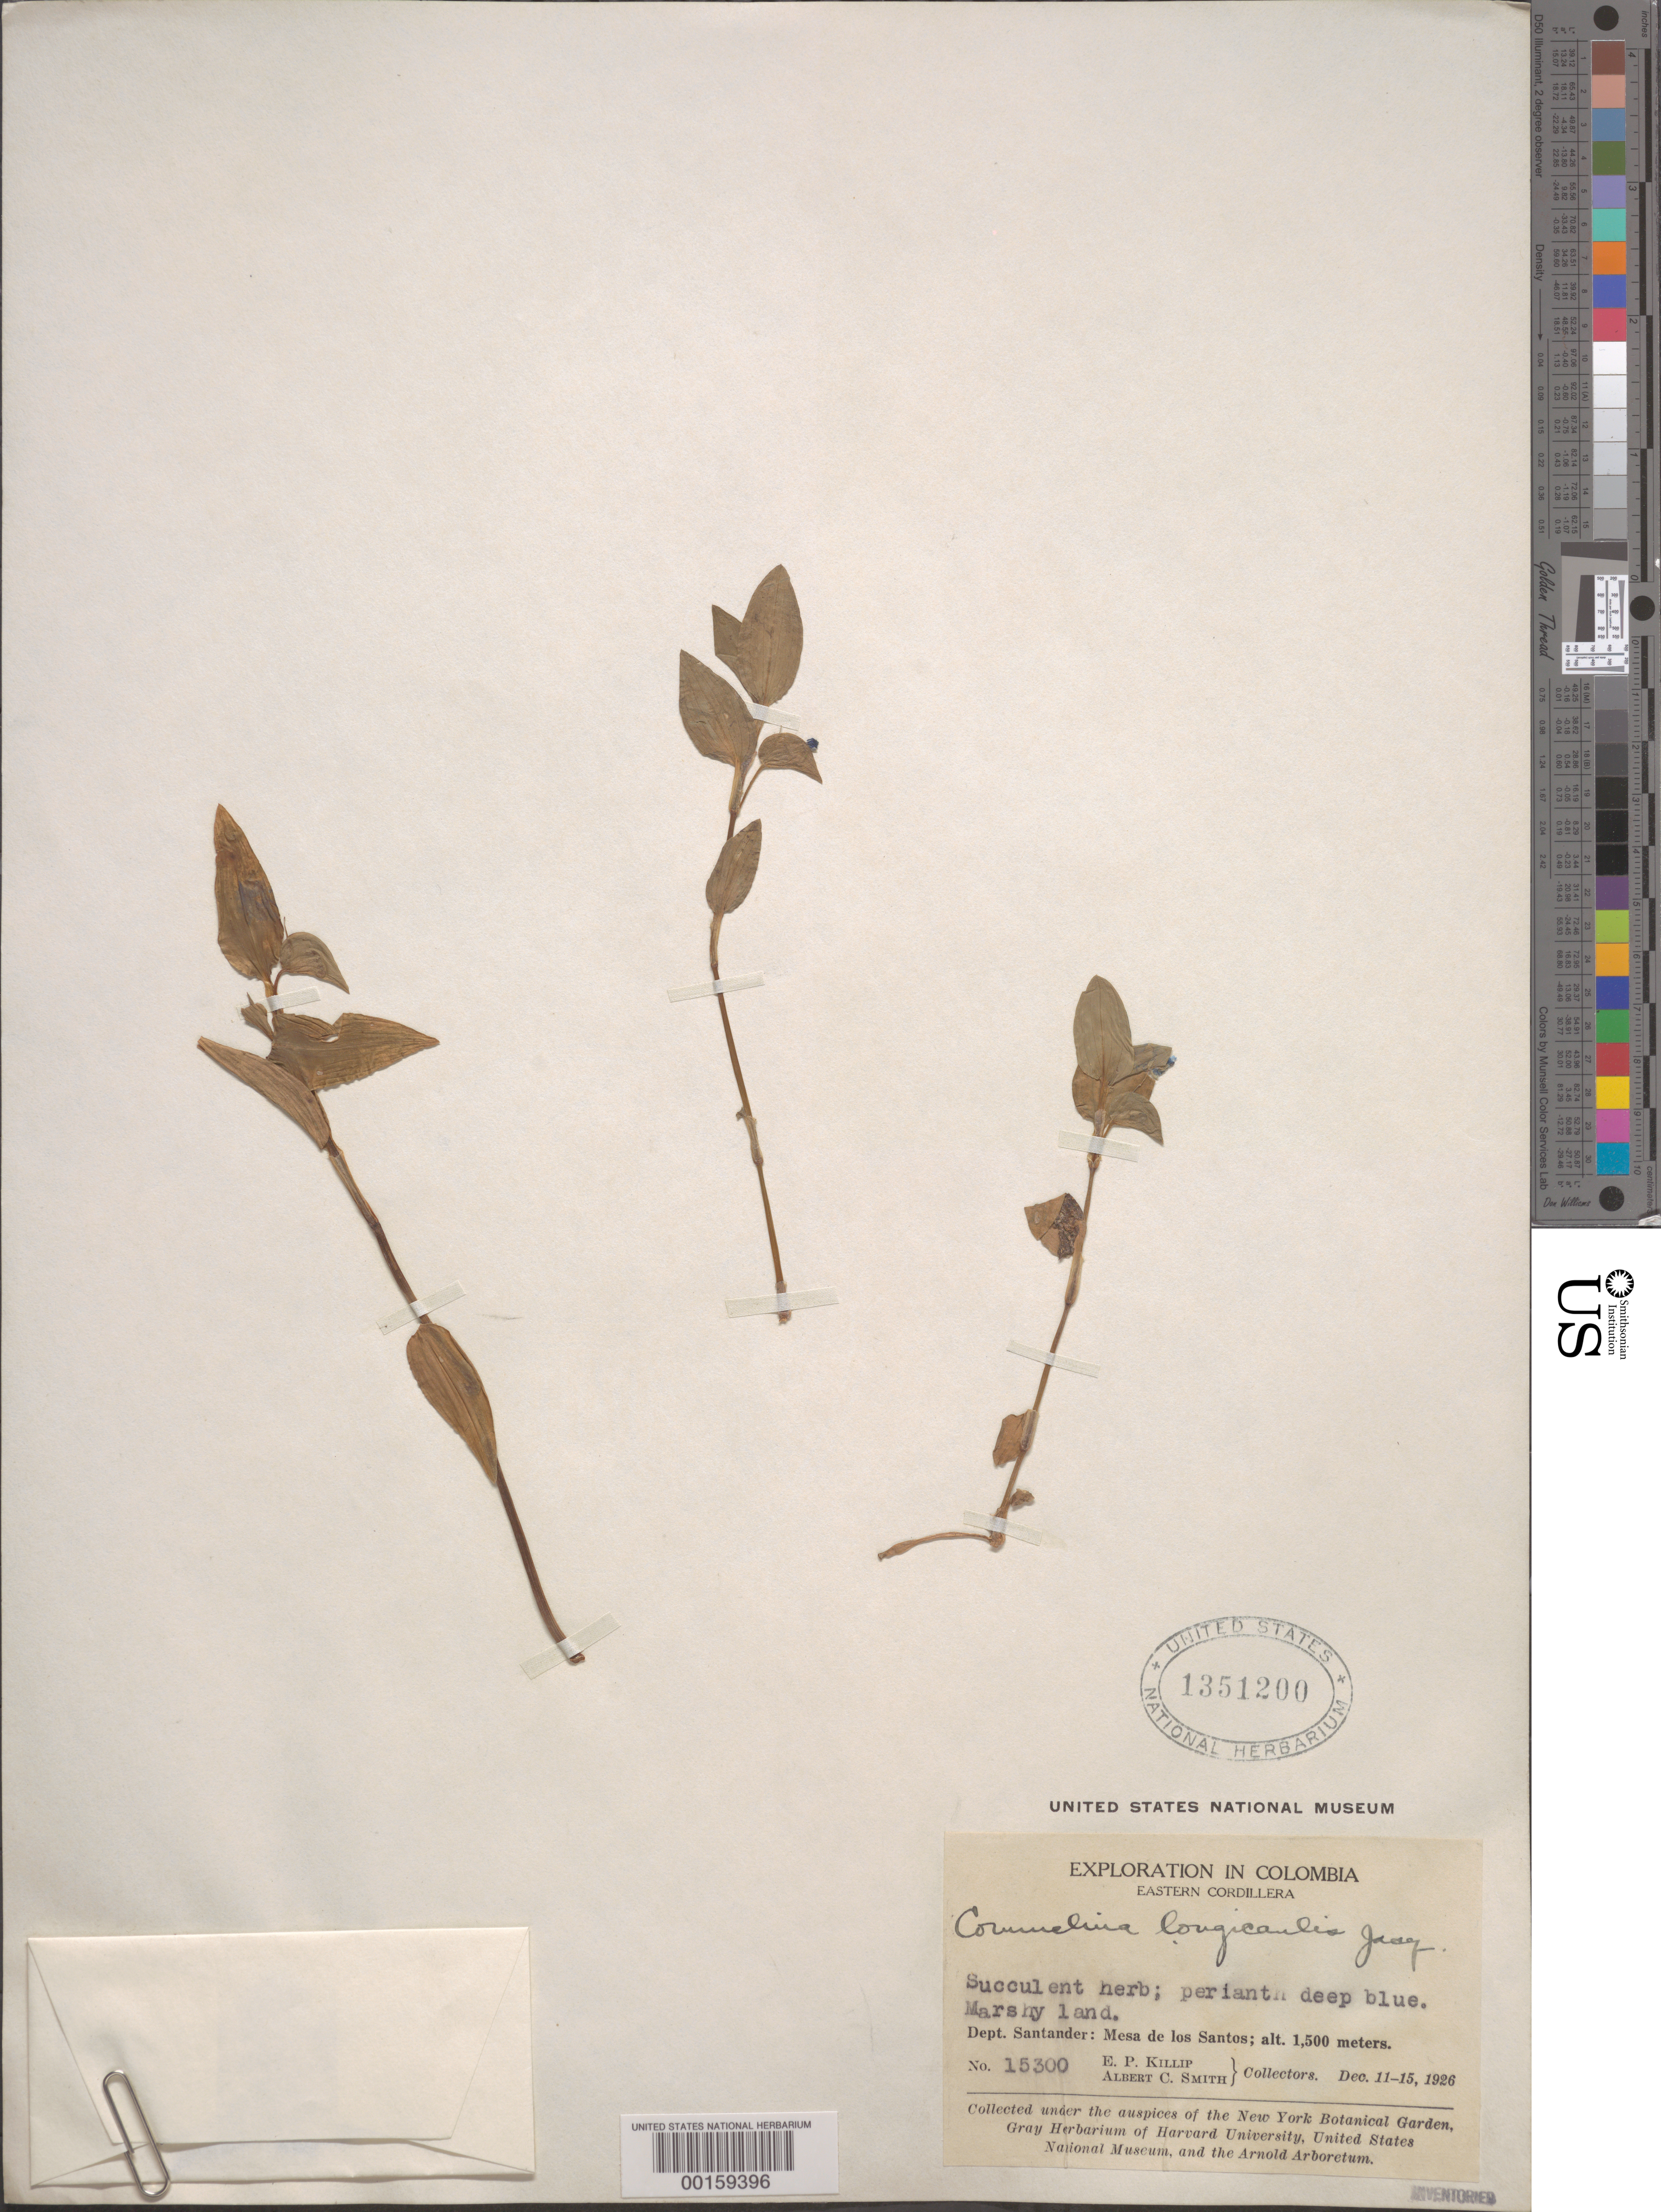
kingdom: Plantae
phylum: Tracheophyta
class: Liliopsida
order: Commelinales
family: Commelinaceae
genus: Commelina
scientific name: Commelina diffusa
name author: Burm. f.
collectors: E. P. Killip & A. C. Smith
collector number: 15300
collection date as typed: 11 Dec 1926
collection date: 1926-12-11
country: Colombia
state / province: Santander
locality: Mesa de Los Santos.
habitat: Marshy land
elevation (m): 1500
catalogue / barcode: US 1351200